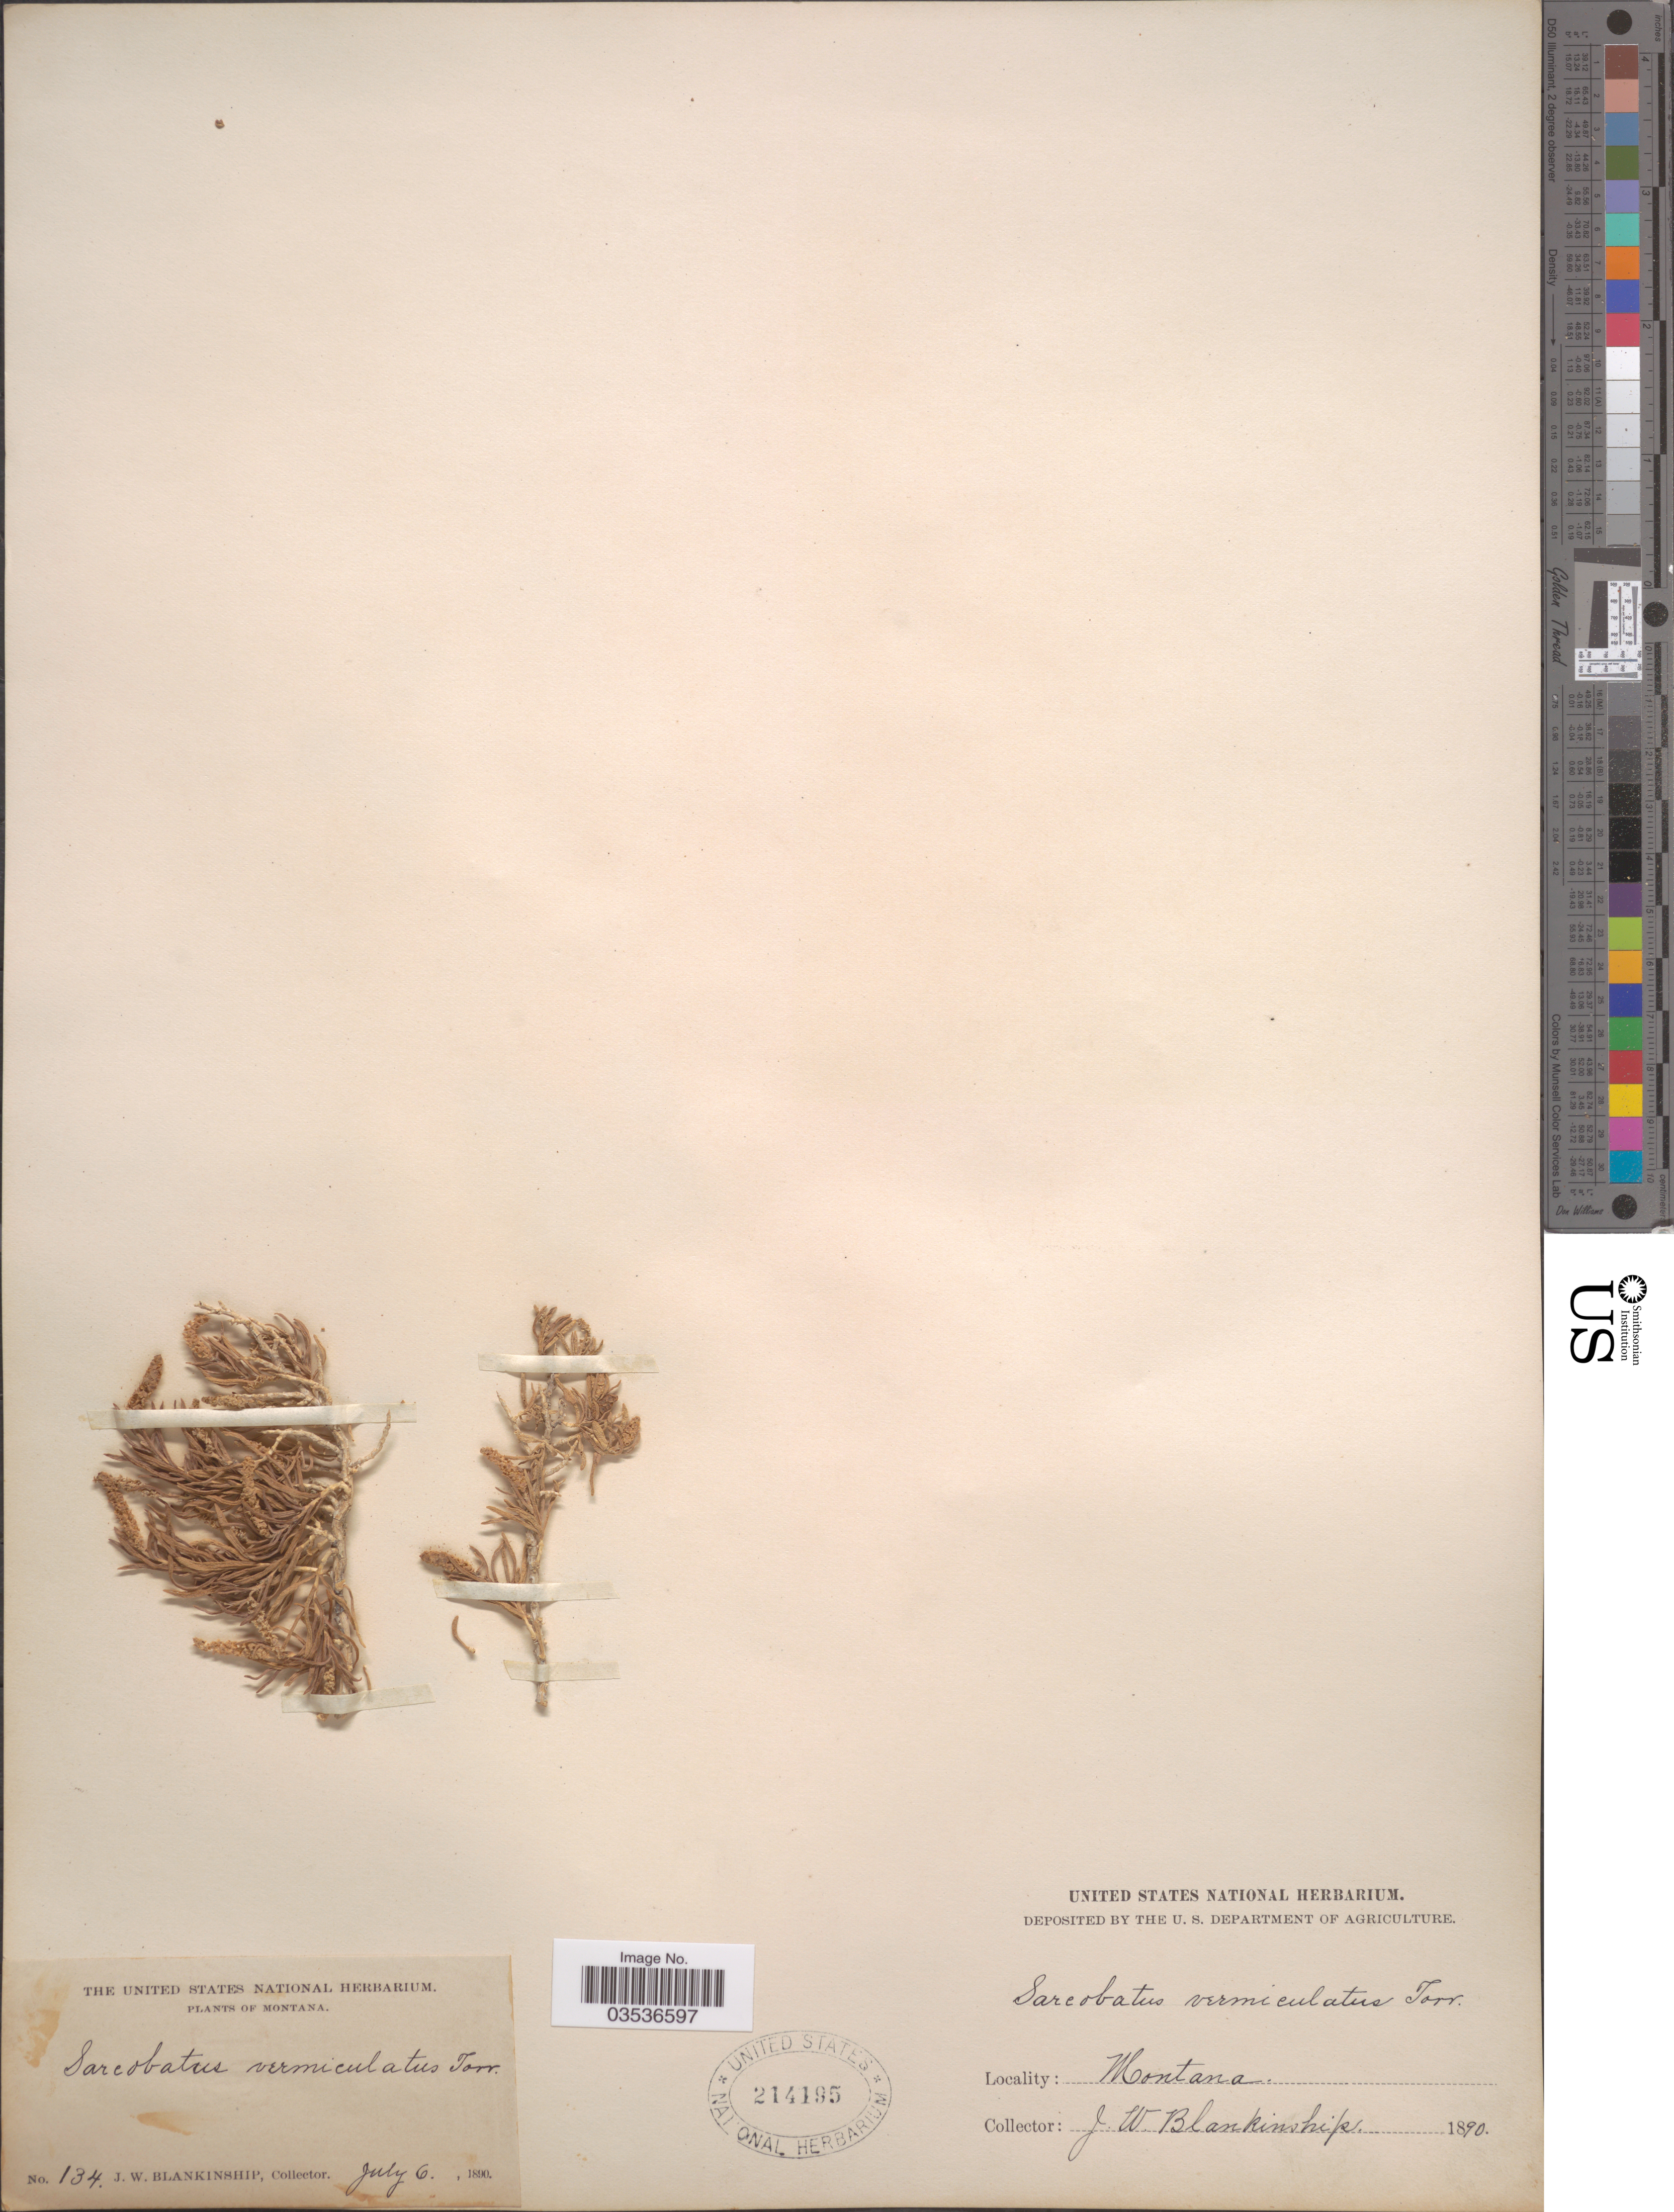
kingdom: Plantae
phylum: Tracheophyta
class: Magnoliopsida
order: Caryophyllales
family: Sarcobataceae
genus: Sarcobatus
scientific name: Sarcobatus vermiculatus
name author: (Hook.) Torr.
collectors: J. W. Blankinship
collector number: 134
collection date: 1890-07-06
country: United States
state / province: Montana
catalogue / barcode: US 214195